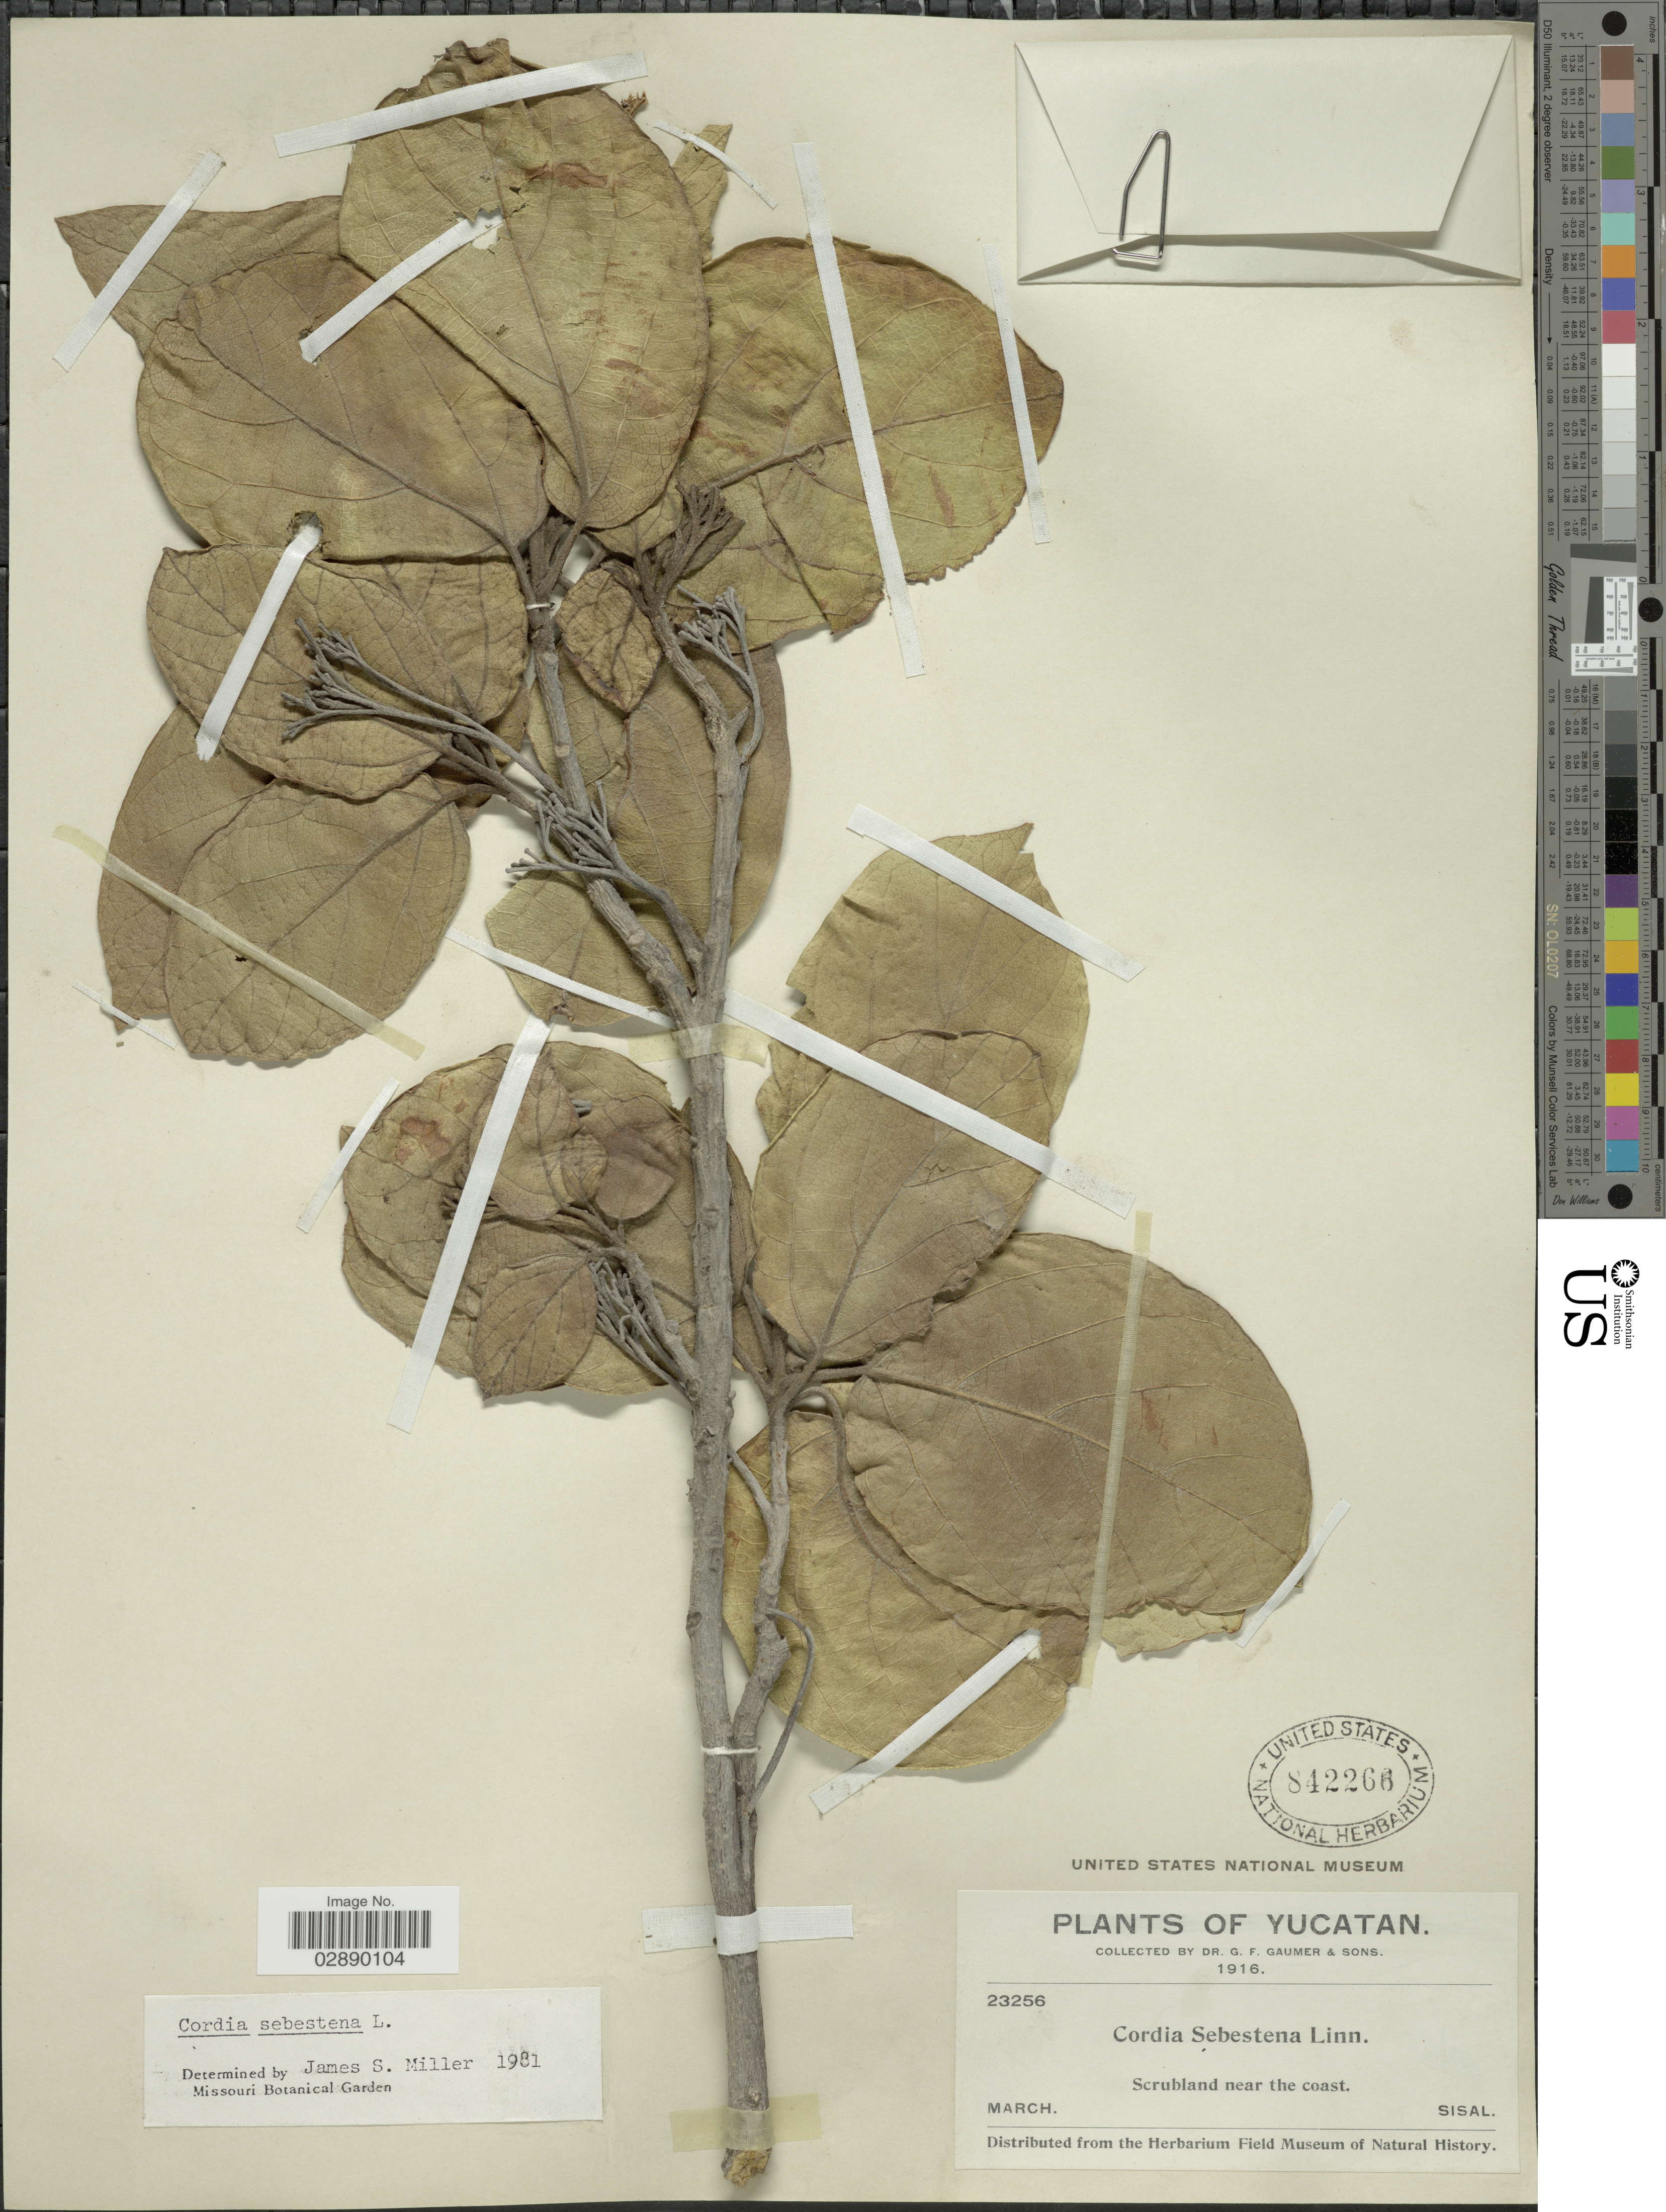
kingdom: Plantae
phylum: Tracheophyta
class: Magnoliopsida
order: Boraginales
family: Cordiaceae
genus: Cordia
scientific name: Cordia sebestena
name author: L.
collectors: G. F. Gaumer & et al.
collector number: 23256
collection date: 1916-03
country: Mexico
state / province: Yucatán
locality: Scrubland near the coast. Sisal.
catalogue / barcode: US 842266